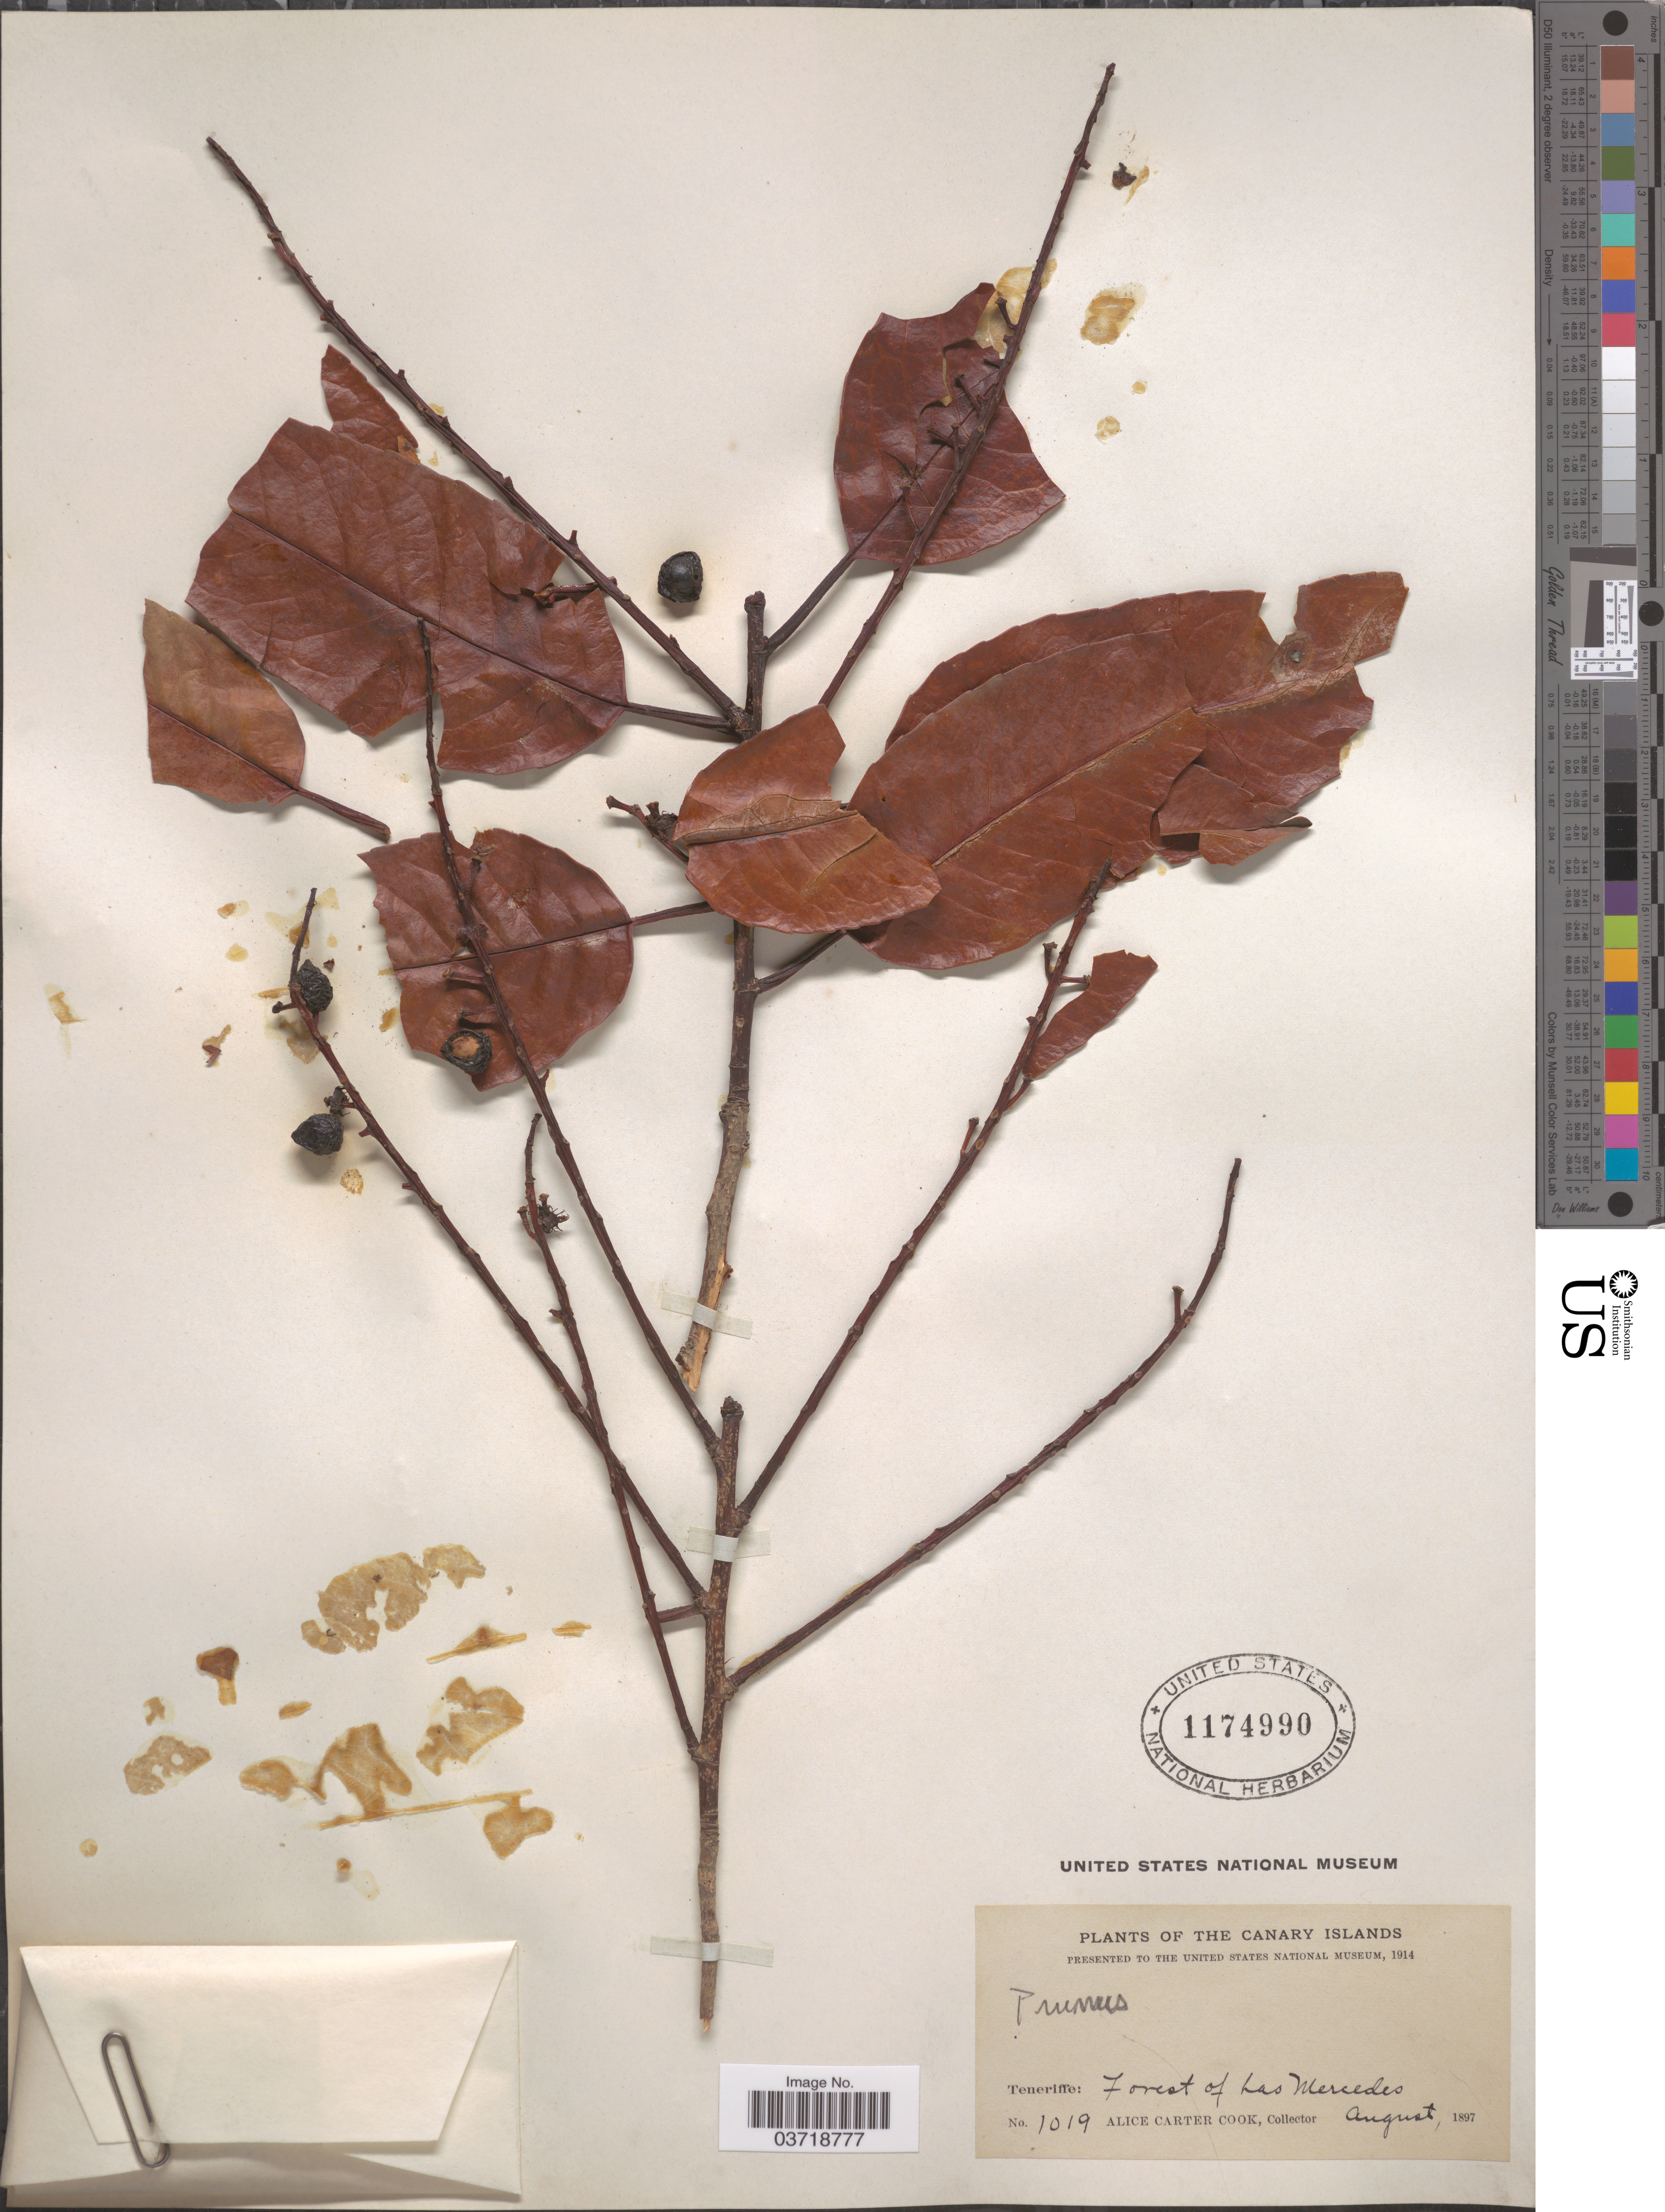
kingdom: Plantae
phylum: Tracheophyta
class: Magnoliopsida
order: Rosales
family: Rosaceae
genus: Prunus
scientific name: Prunus sp.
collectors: Alice C. Cook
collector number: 1019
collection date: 1897-08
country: Spain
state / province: Canarias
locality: The Canary Islands. Teneriffe: Forest of Las Mercedes.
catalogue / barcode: US 1174990